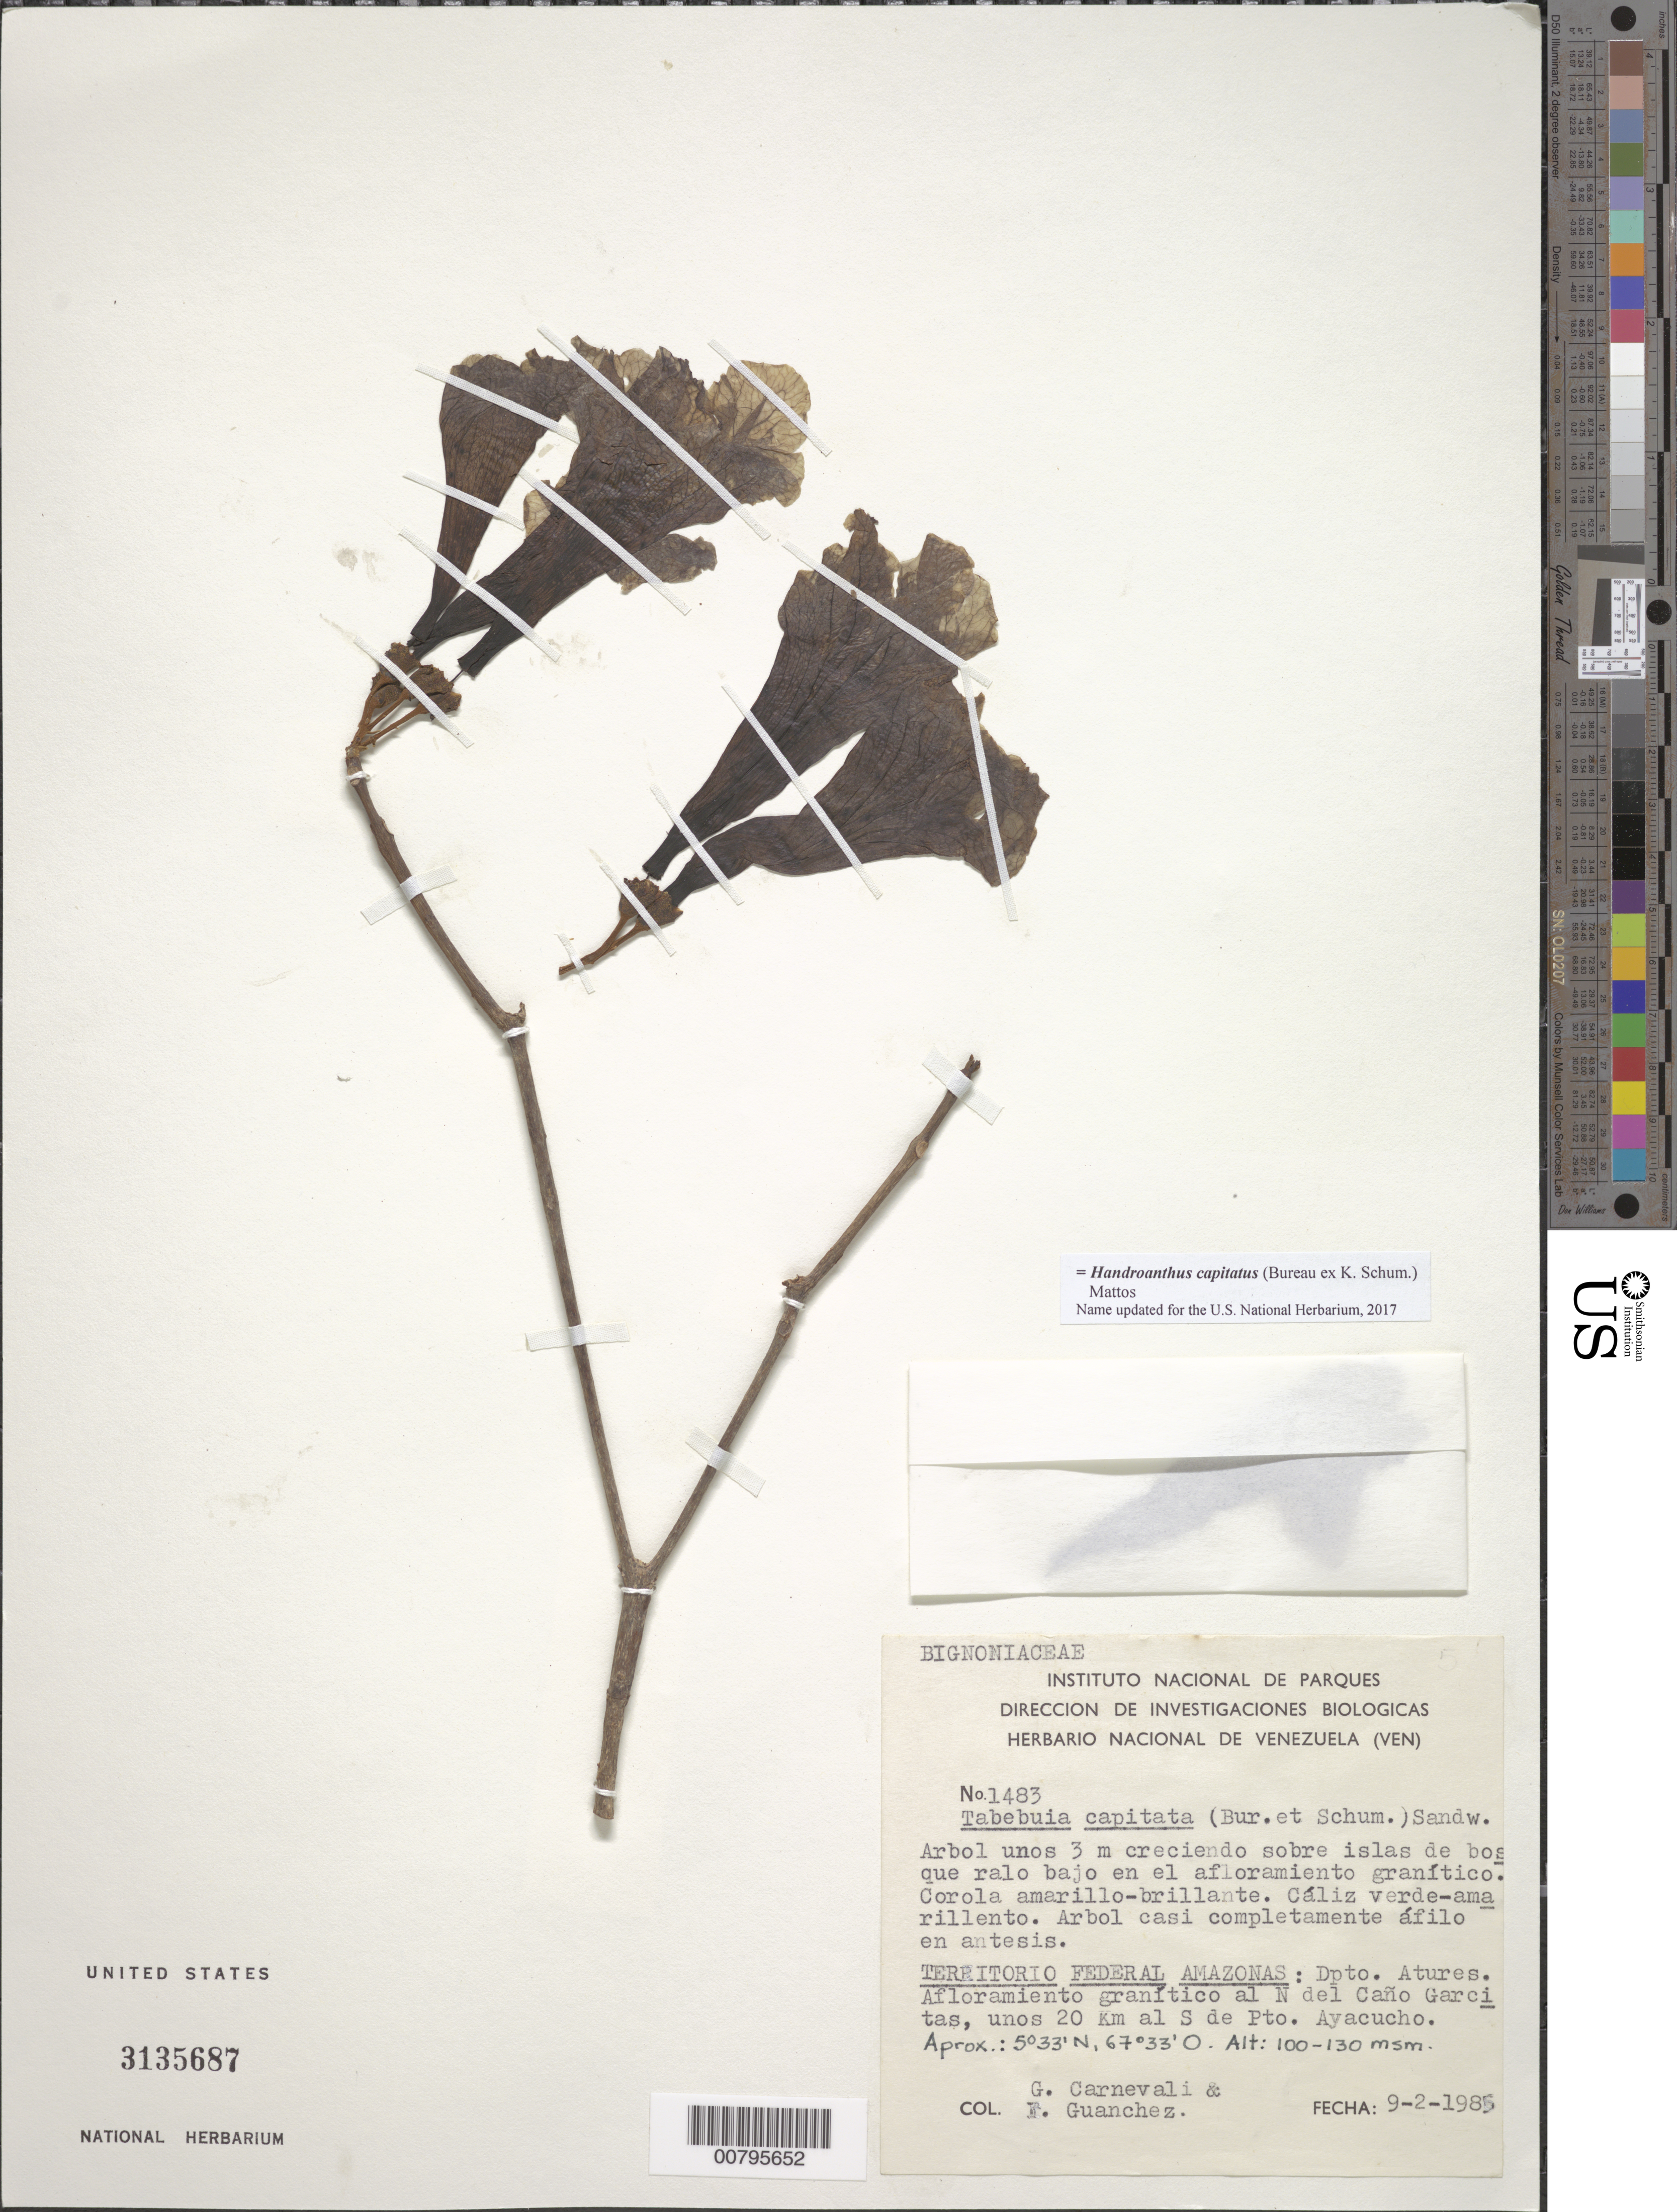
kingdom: Plantae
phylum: Tracheophyta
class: Magnoliopsida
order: Lamiales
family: Bignoniaceae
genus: Handroanthus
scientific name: Handroanthus capitatus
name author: (Bureau ex K. Schum.) Mattos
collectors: G. Carnevali & F. Guánchez M.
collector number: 1483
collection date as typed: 9-Feb-85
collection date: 1985-02-09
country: Venezuela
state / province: Amazonas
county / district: Atures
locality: Puerto Ayacucho, 20 km S of, N del Caño Garcitas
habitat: Creciendo en isla de bosque bajo, sobre el afloramiento granitico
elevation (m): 100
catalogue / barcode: US 3135687